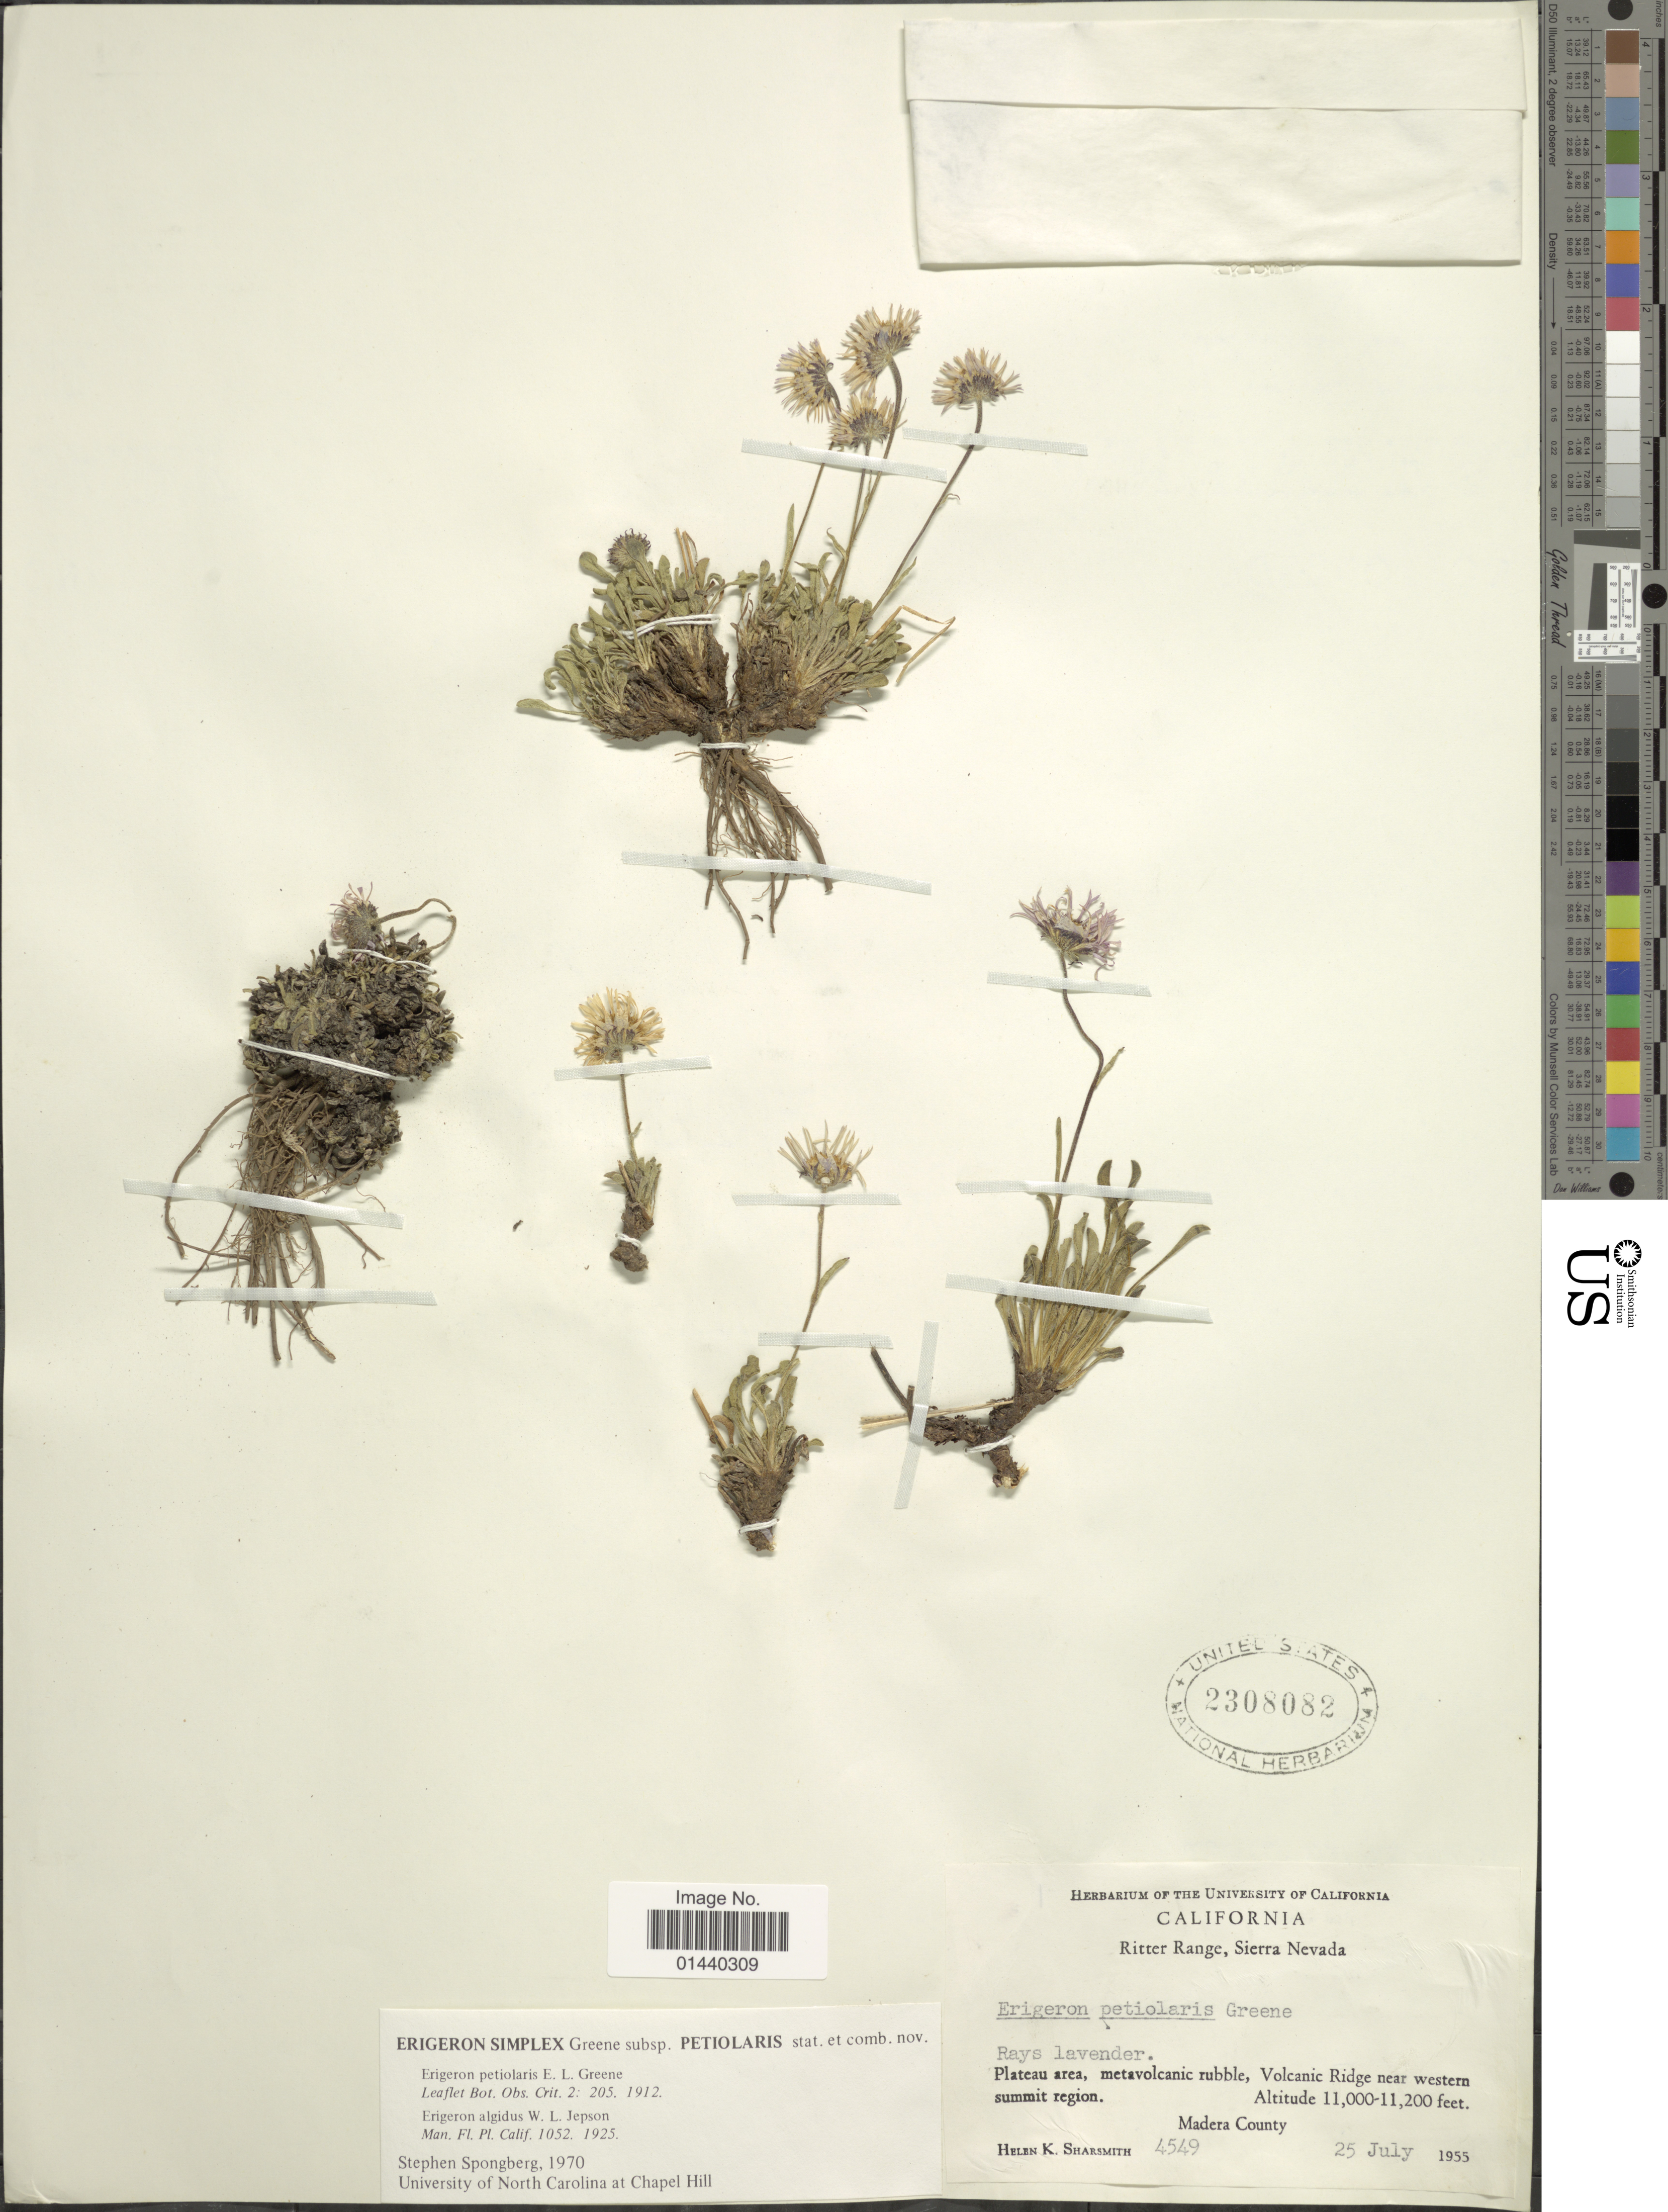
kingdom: Plantae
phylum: Tracheophyta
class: Magnoliopsida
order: Asterales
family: Asteraceae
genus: Erigeron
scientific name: Erigeron simplex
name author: Greene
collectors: H. Sharsmith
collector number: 4549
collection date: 1955-07-25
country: United States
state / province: California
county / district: Madera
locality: Plateau area, metavolcanic rubble, Volcanic Ridge near western summit region. Madera County.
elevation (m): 3353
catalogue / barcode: US 2308082